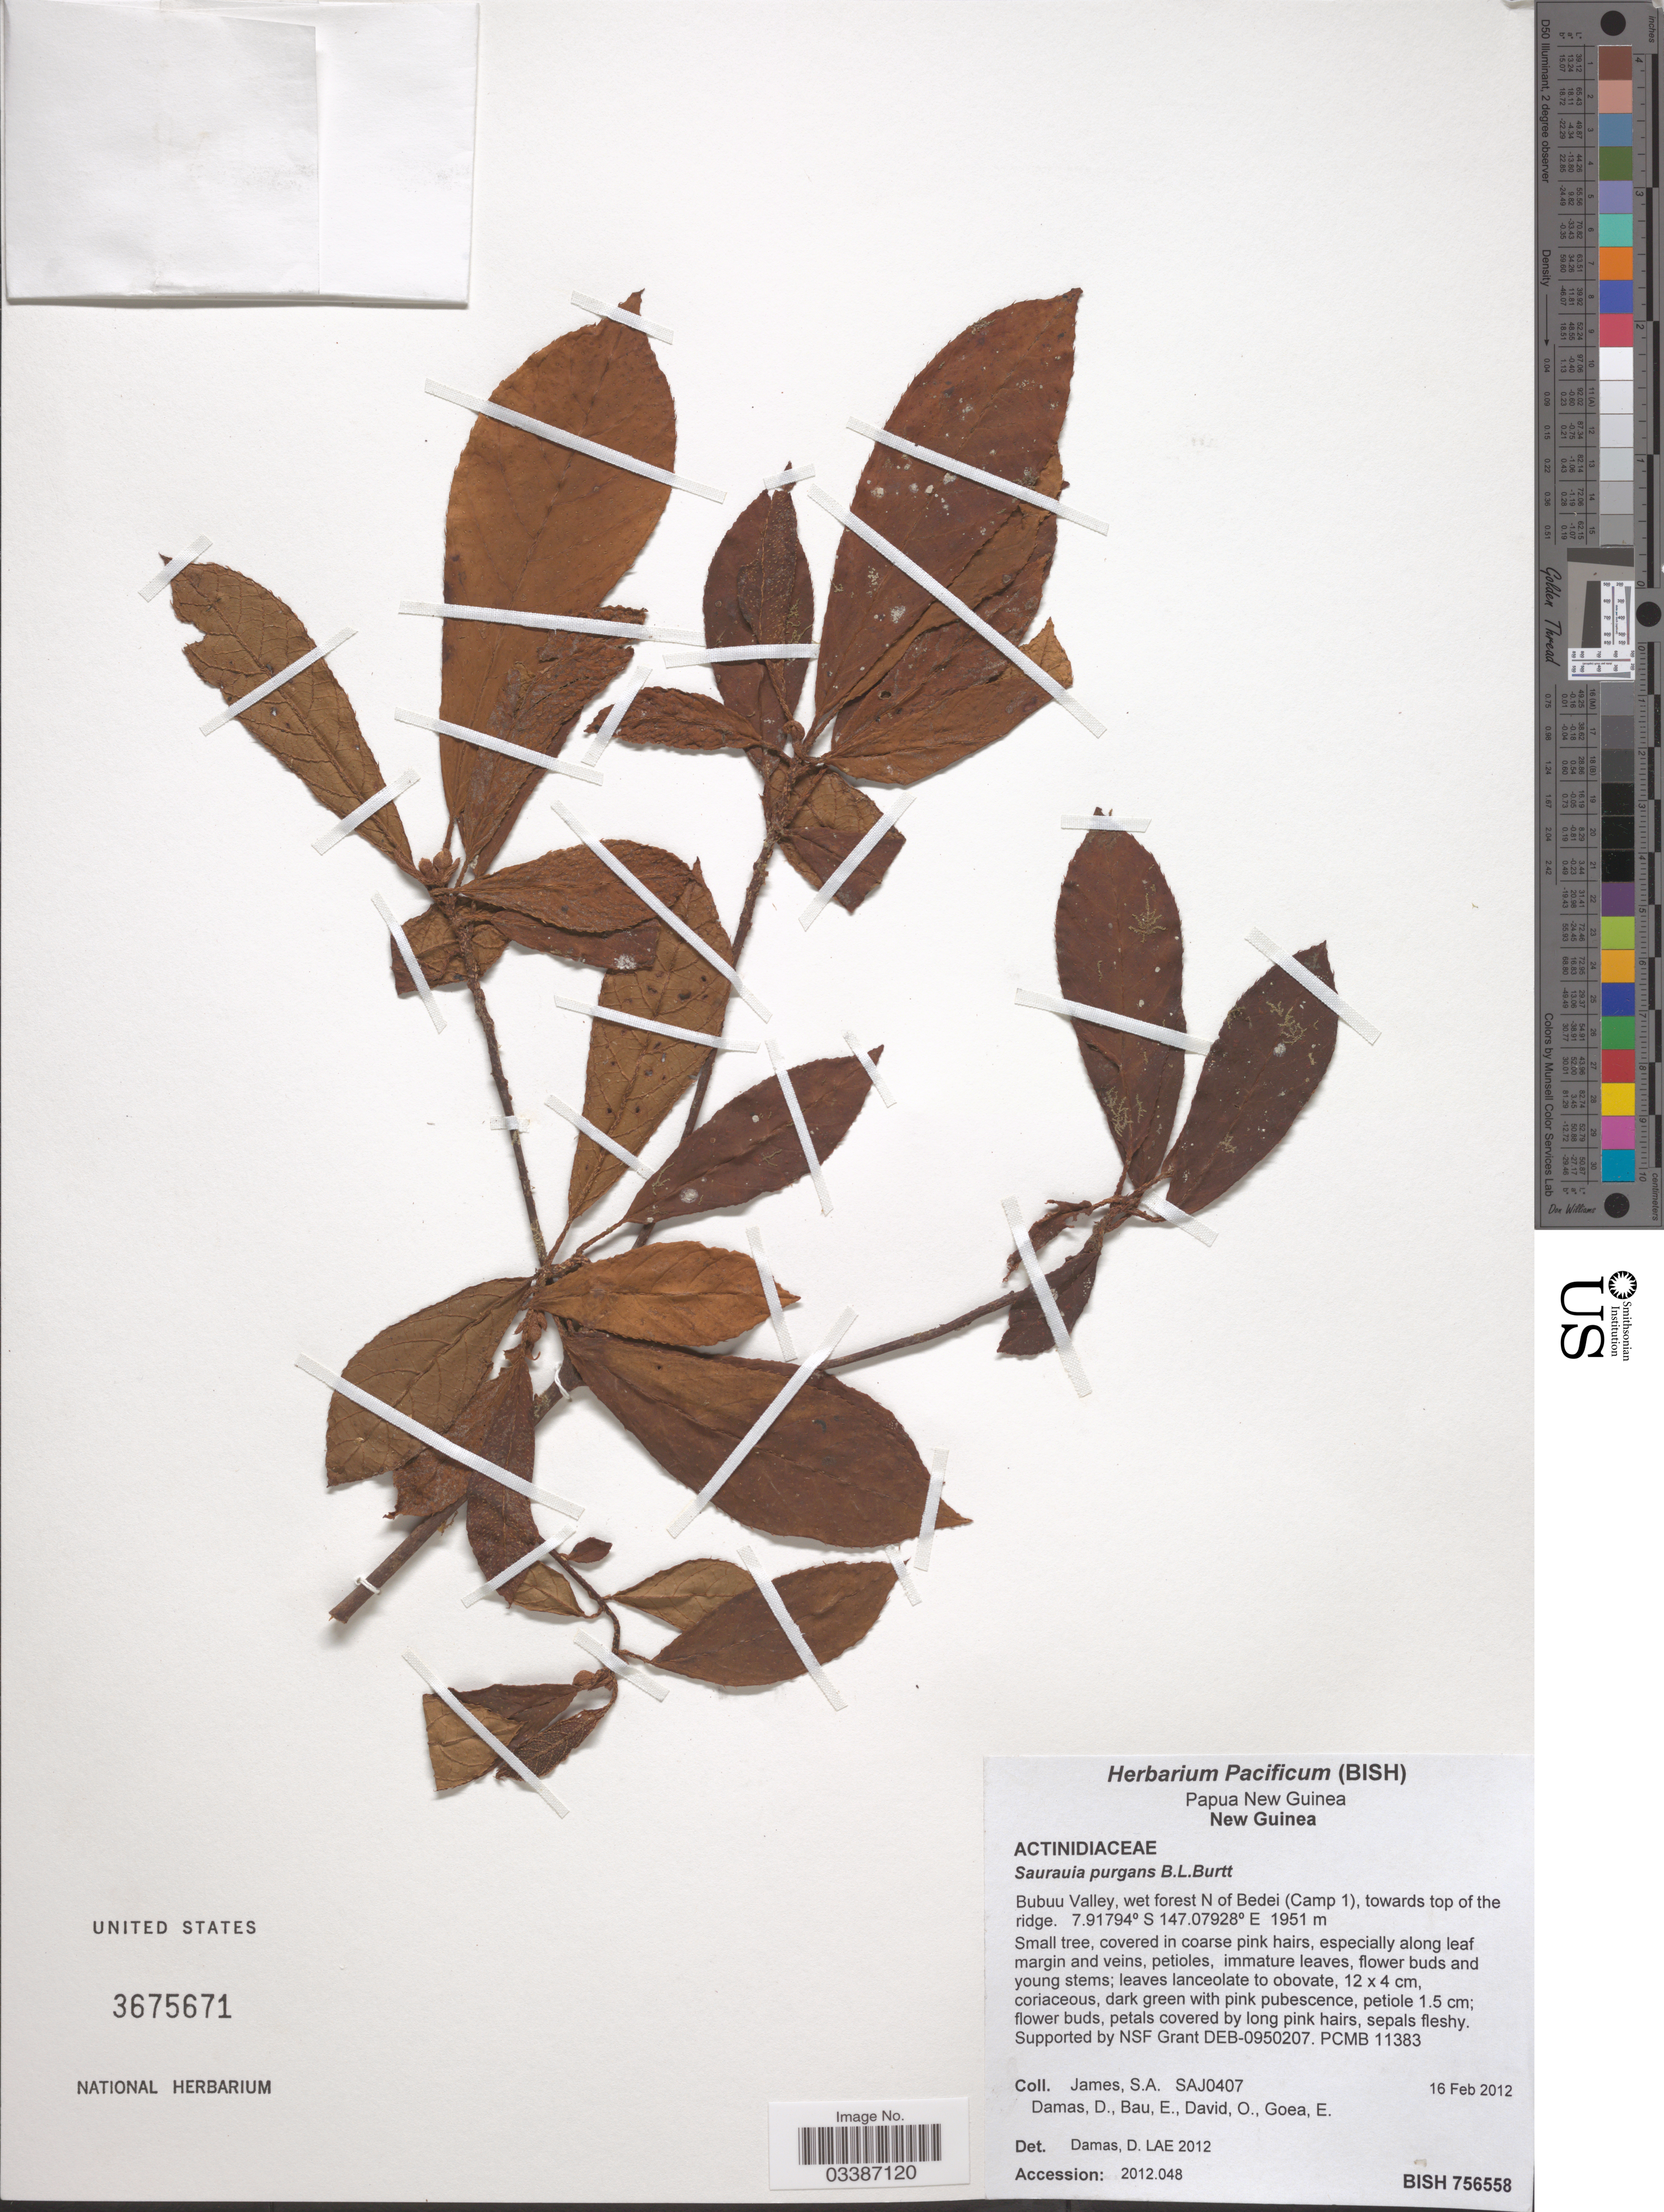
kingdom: Plantae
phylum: Tracheophyta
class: Magnoliopsida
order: Ericales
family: Actinidiaceae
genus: Saurauia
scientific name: Saurauia purgans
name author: B.L. Burtt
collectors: S. James, D. Damas, E. Bau, O. David & E. Goea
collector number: SAJ0407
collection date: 2012-02-16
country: Papua New Guinea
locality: New Guinea. Bubuu Valley, wet forest N of Bedei (Camp 1), towards top of the ridge.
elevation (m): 1951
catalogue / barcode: US 3675671